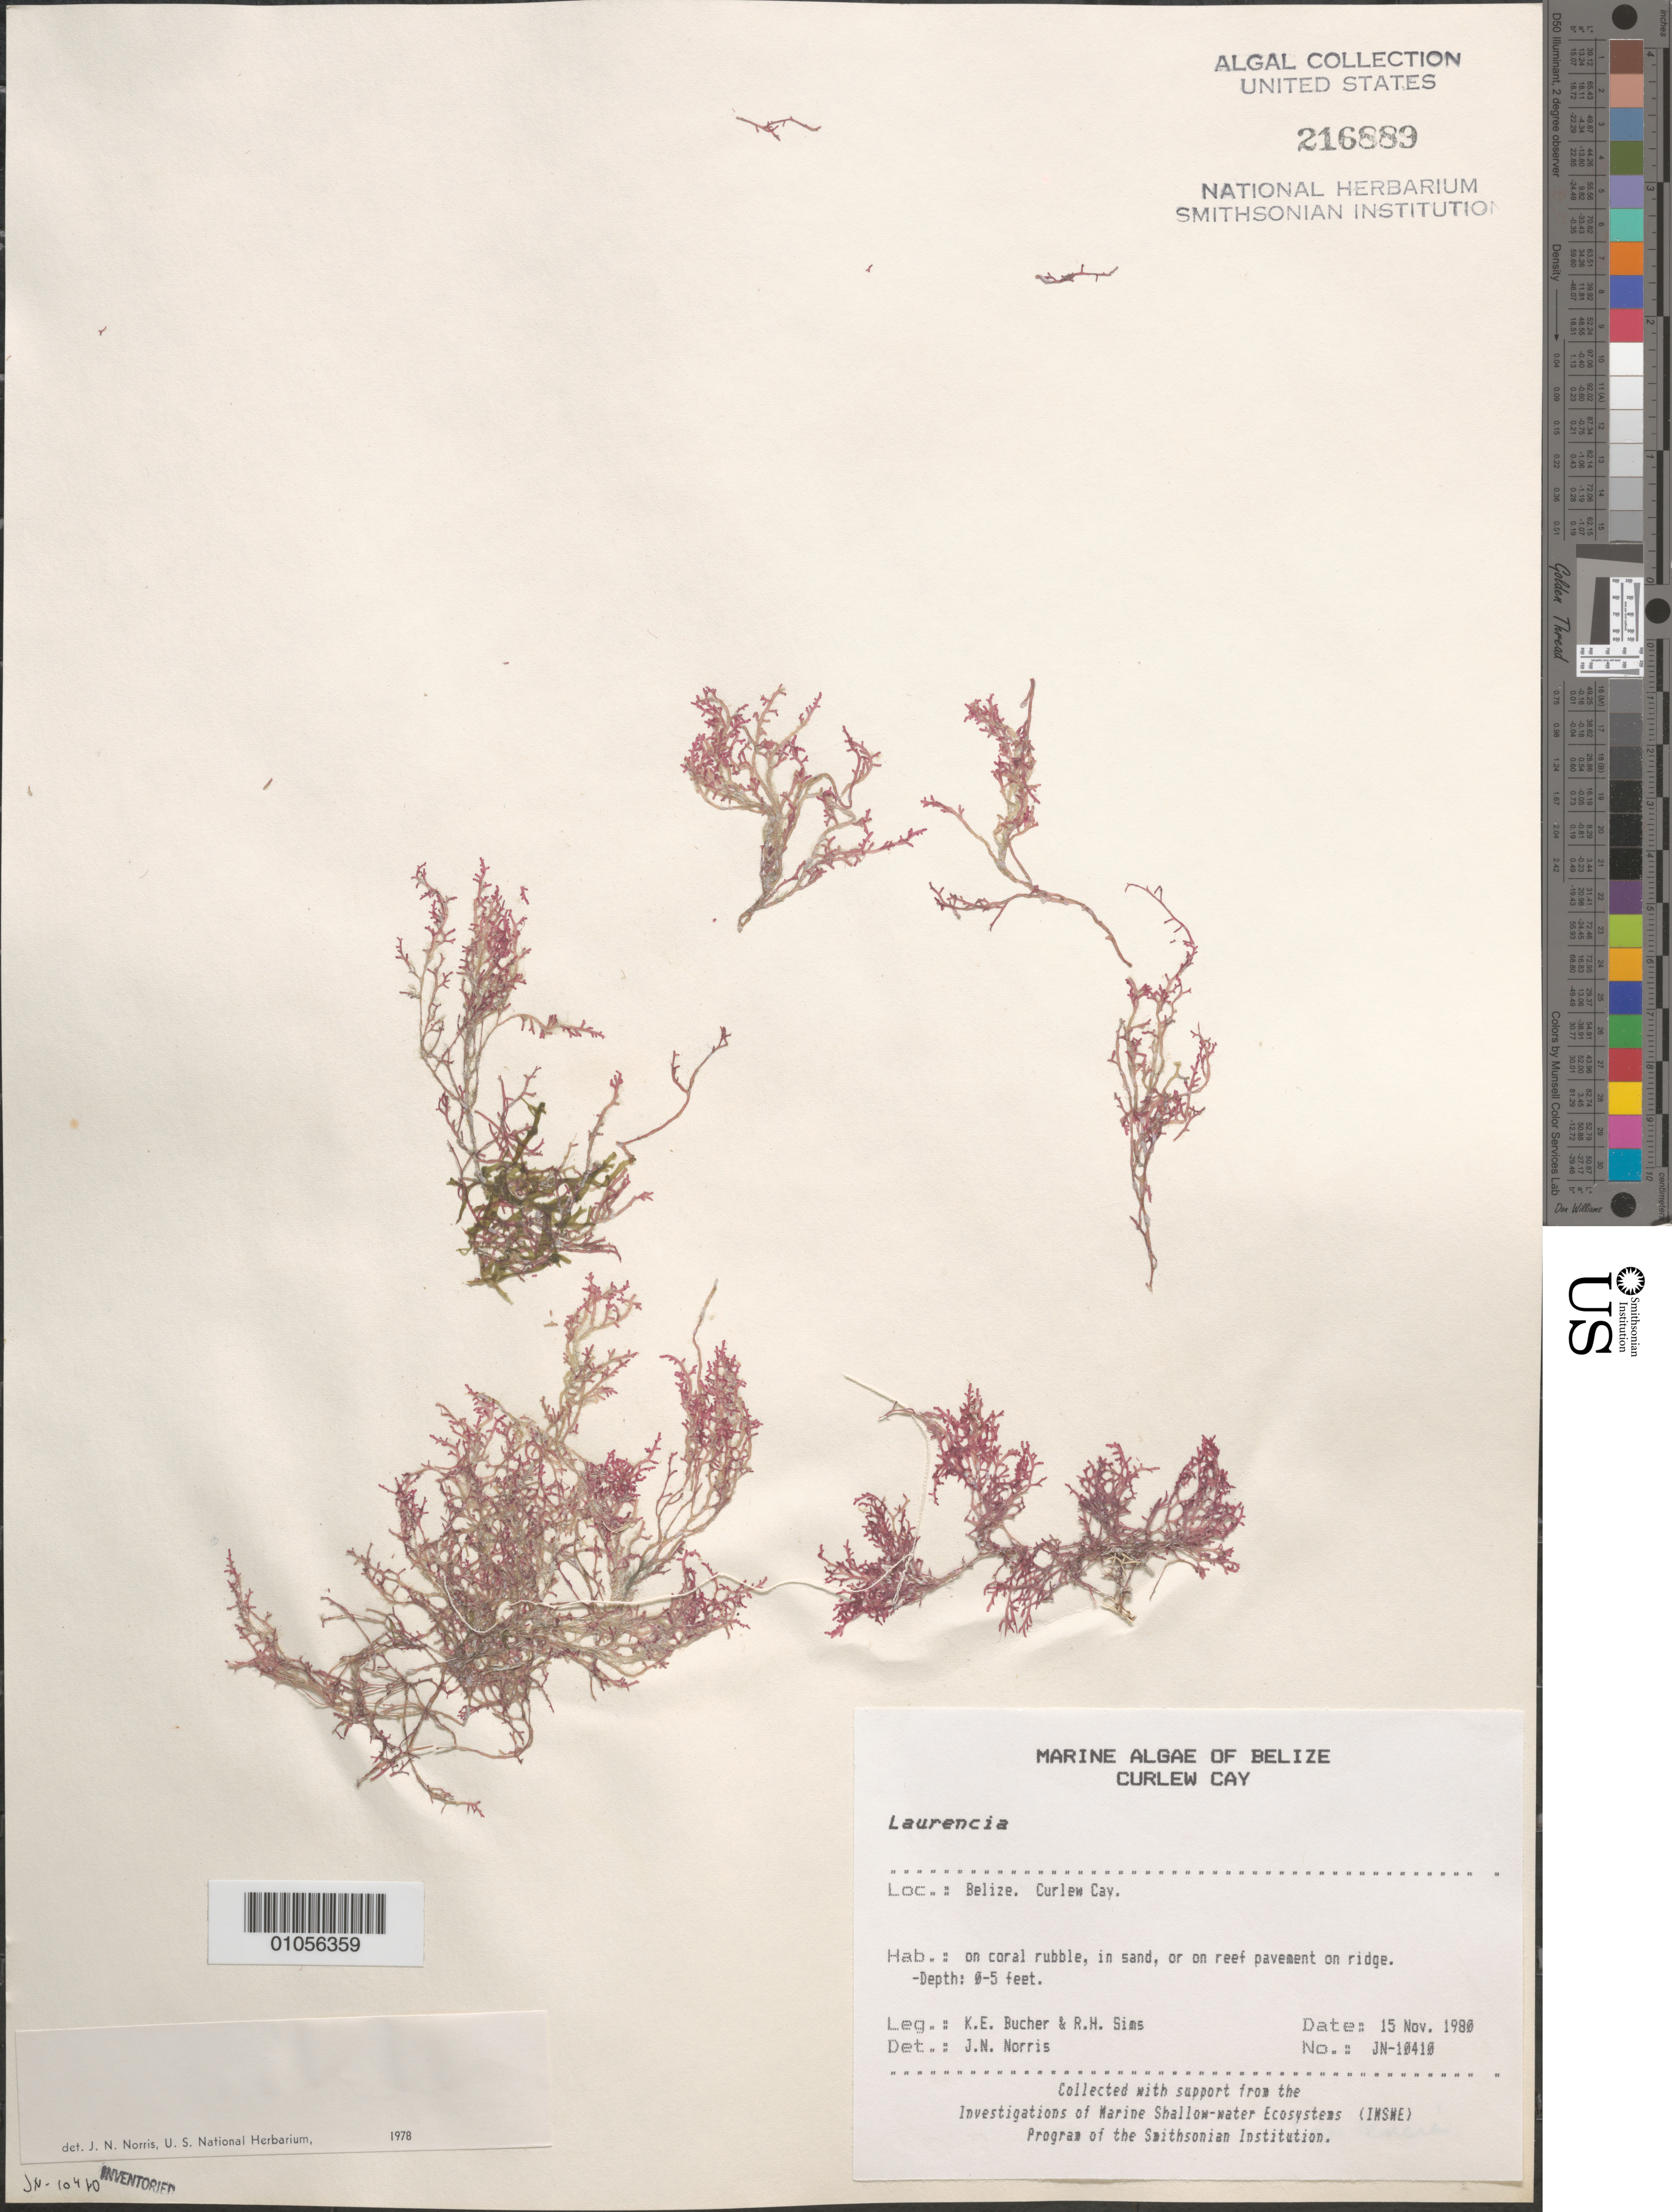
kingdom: Plantae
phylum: Rhodophyta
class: Florideophyceae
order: Ceramiales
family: Rhodomelaceae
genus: Laurencia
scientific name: Laurencia sp.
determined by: Norris, James N.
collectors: K. E. Bucher & R. H. Sims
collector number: JN-10410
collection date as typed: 15 Nov 1980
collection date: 1980-11-15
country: Belize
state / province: Stann Creek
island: Curlew Cay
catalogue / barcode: US 216889